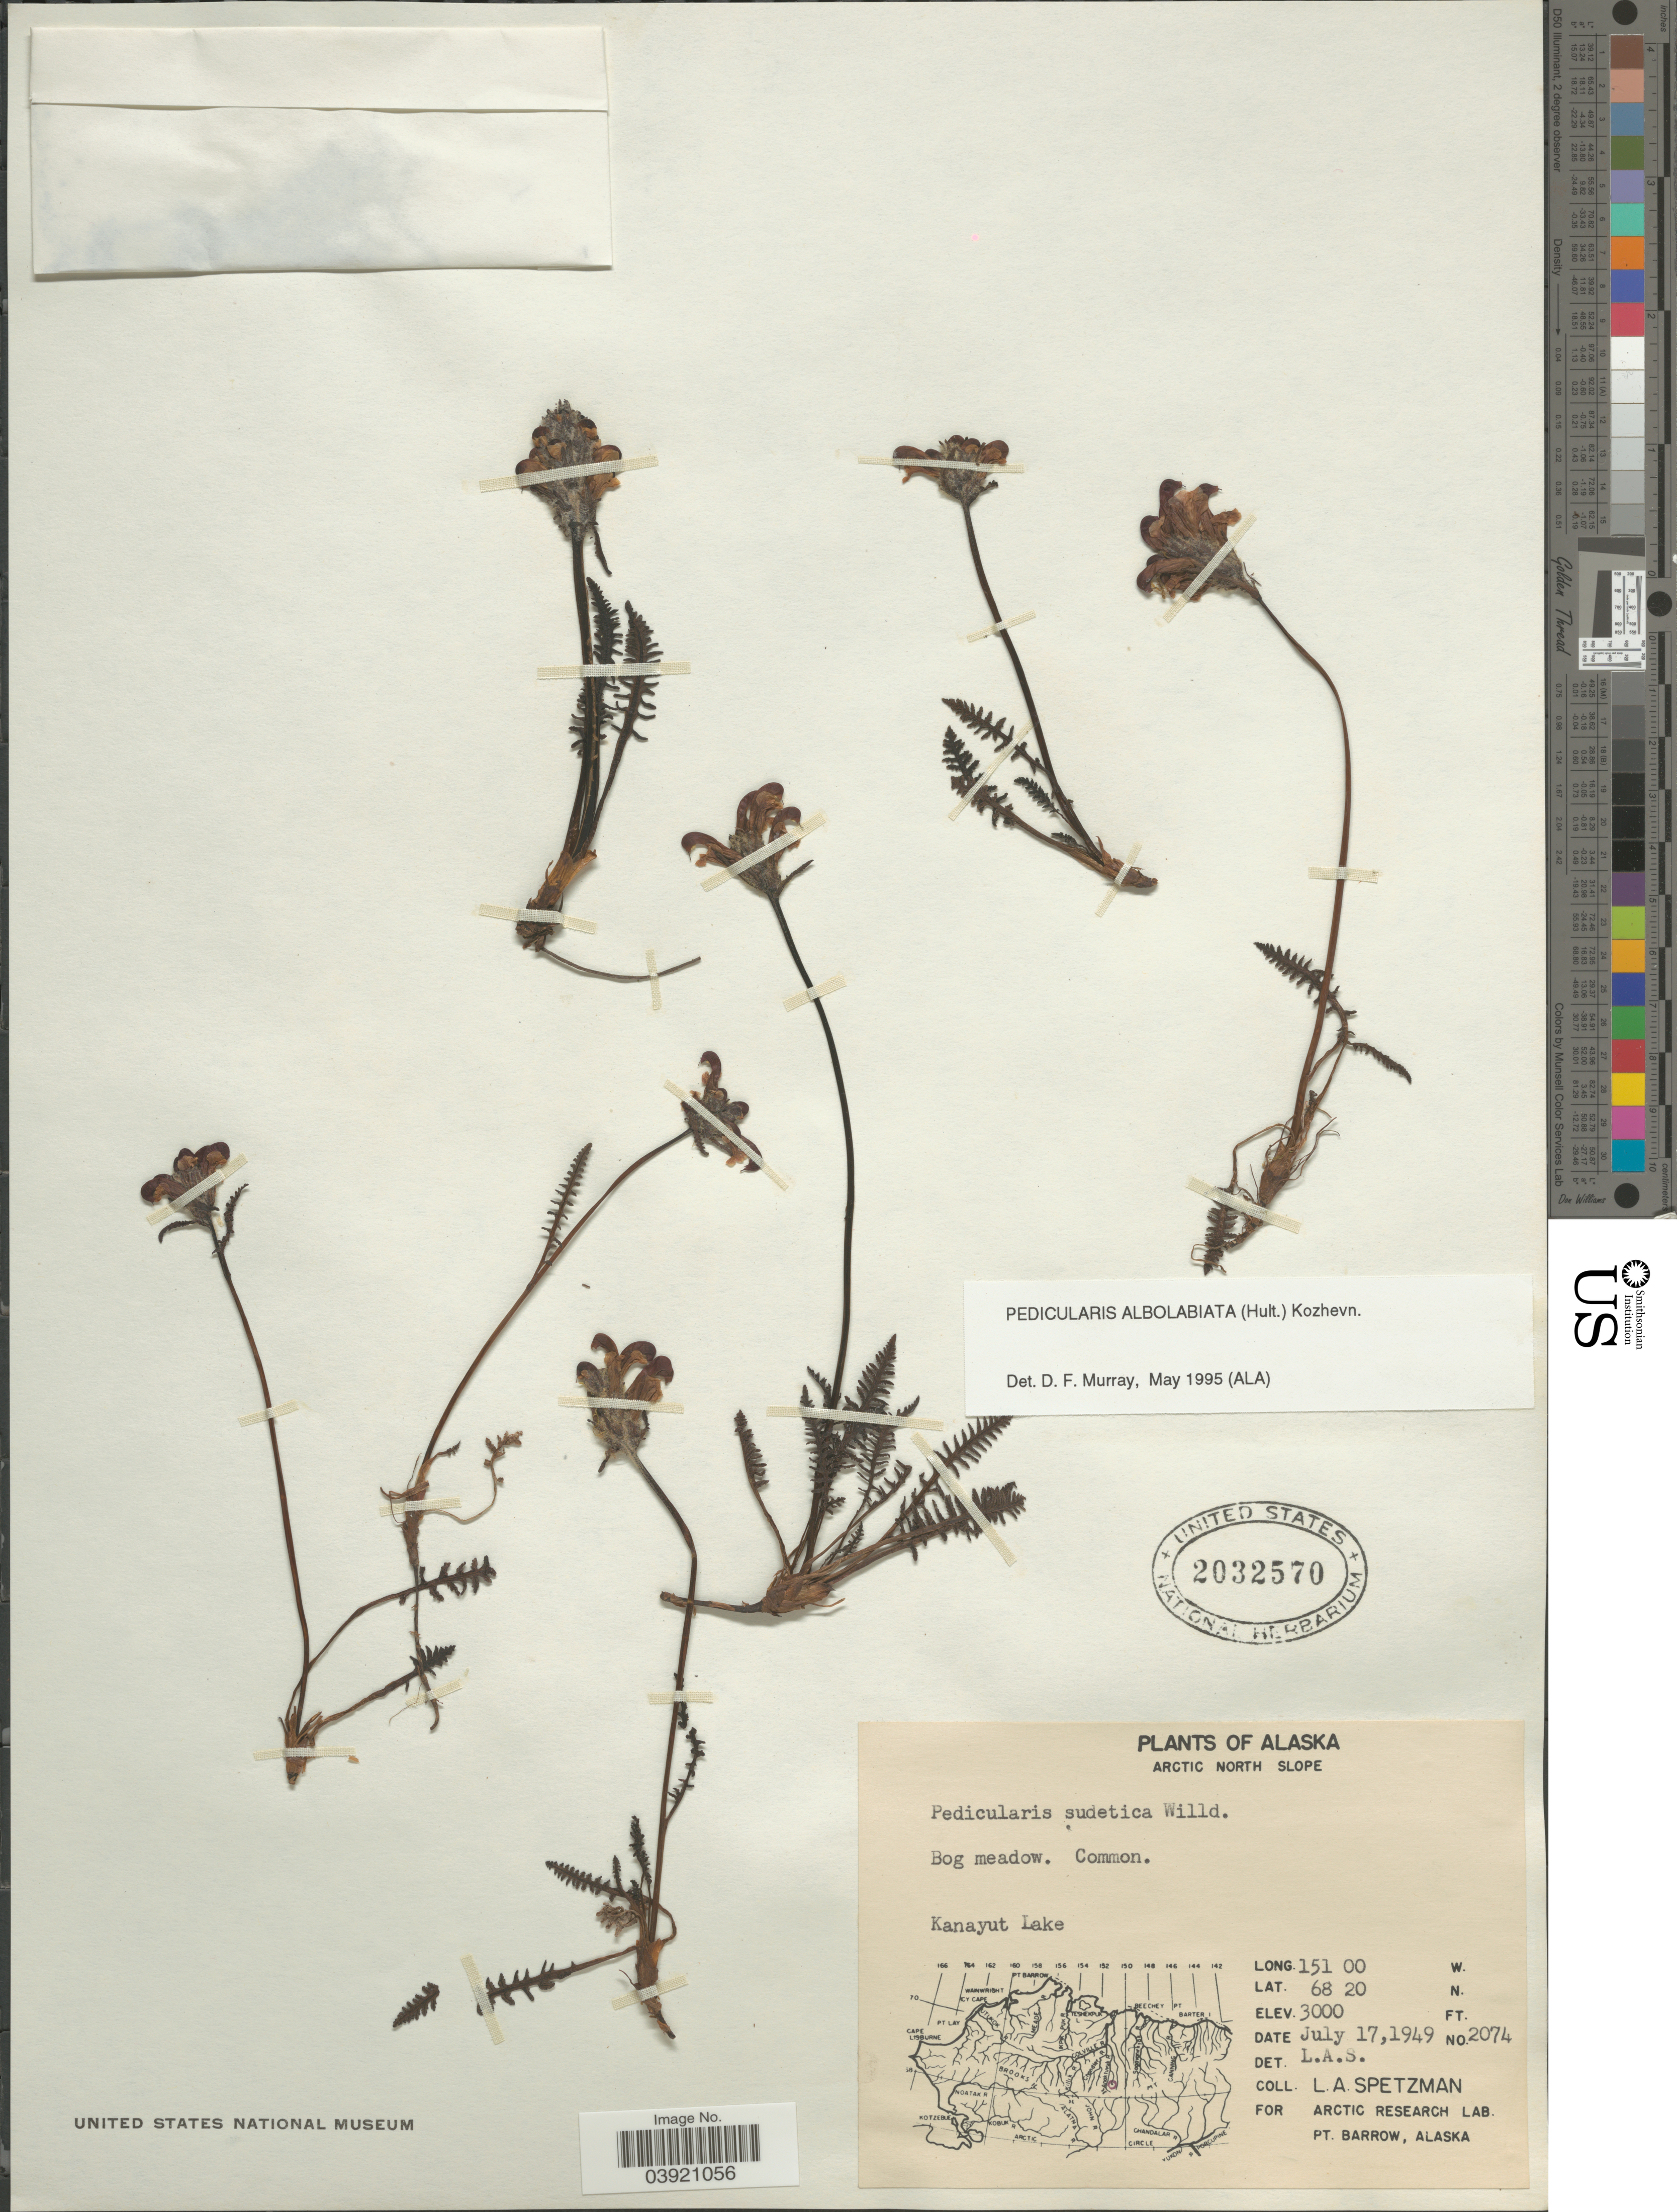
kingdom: Plantae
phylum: Tracheophyta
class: Magnoliopsida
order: Lamiales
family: Orobanchaceae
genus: Pedicularis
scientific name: Pedicularis albolabiata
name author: (Hultén) Kozhevn.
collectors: L. Spetzman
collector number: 2074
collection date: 1949-07-17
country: United States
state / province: Alaska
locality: Arctic North Slope. Kanayut Lake.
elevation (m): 914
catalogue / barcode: US 2032570